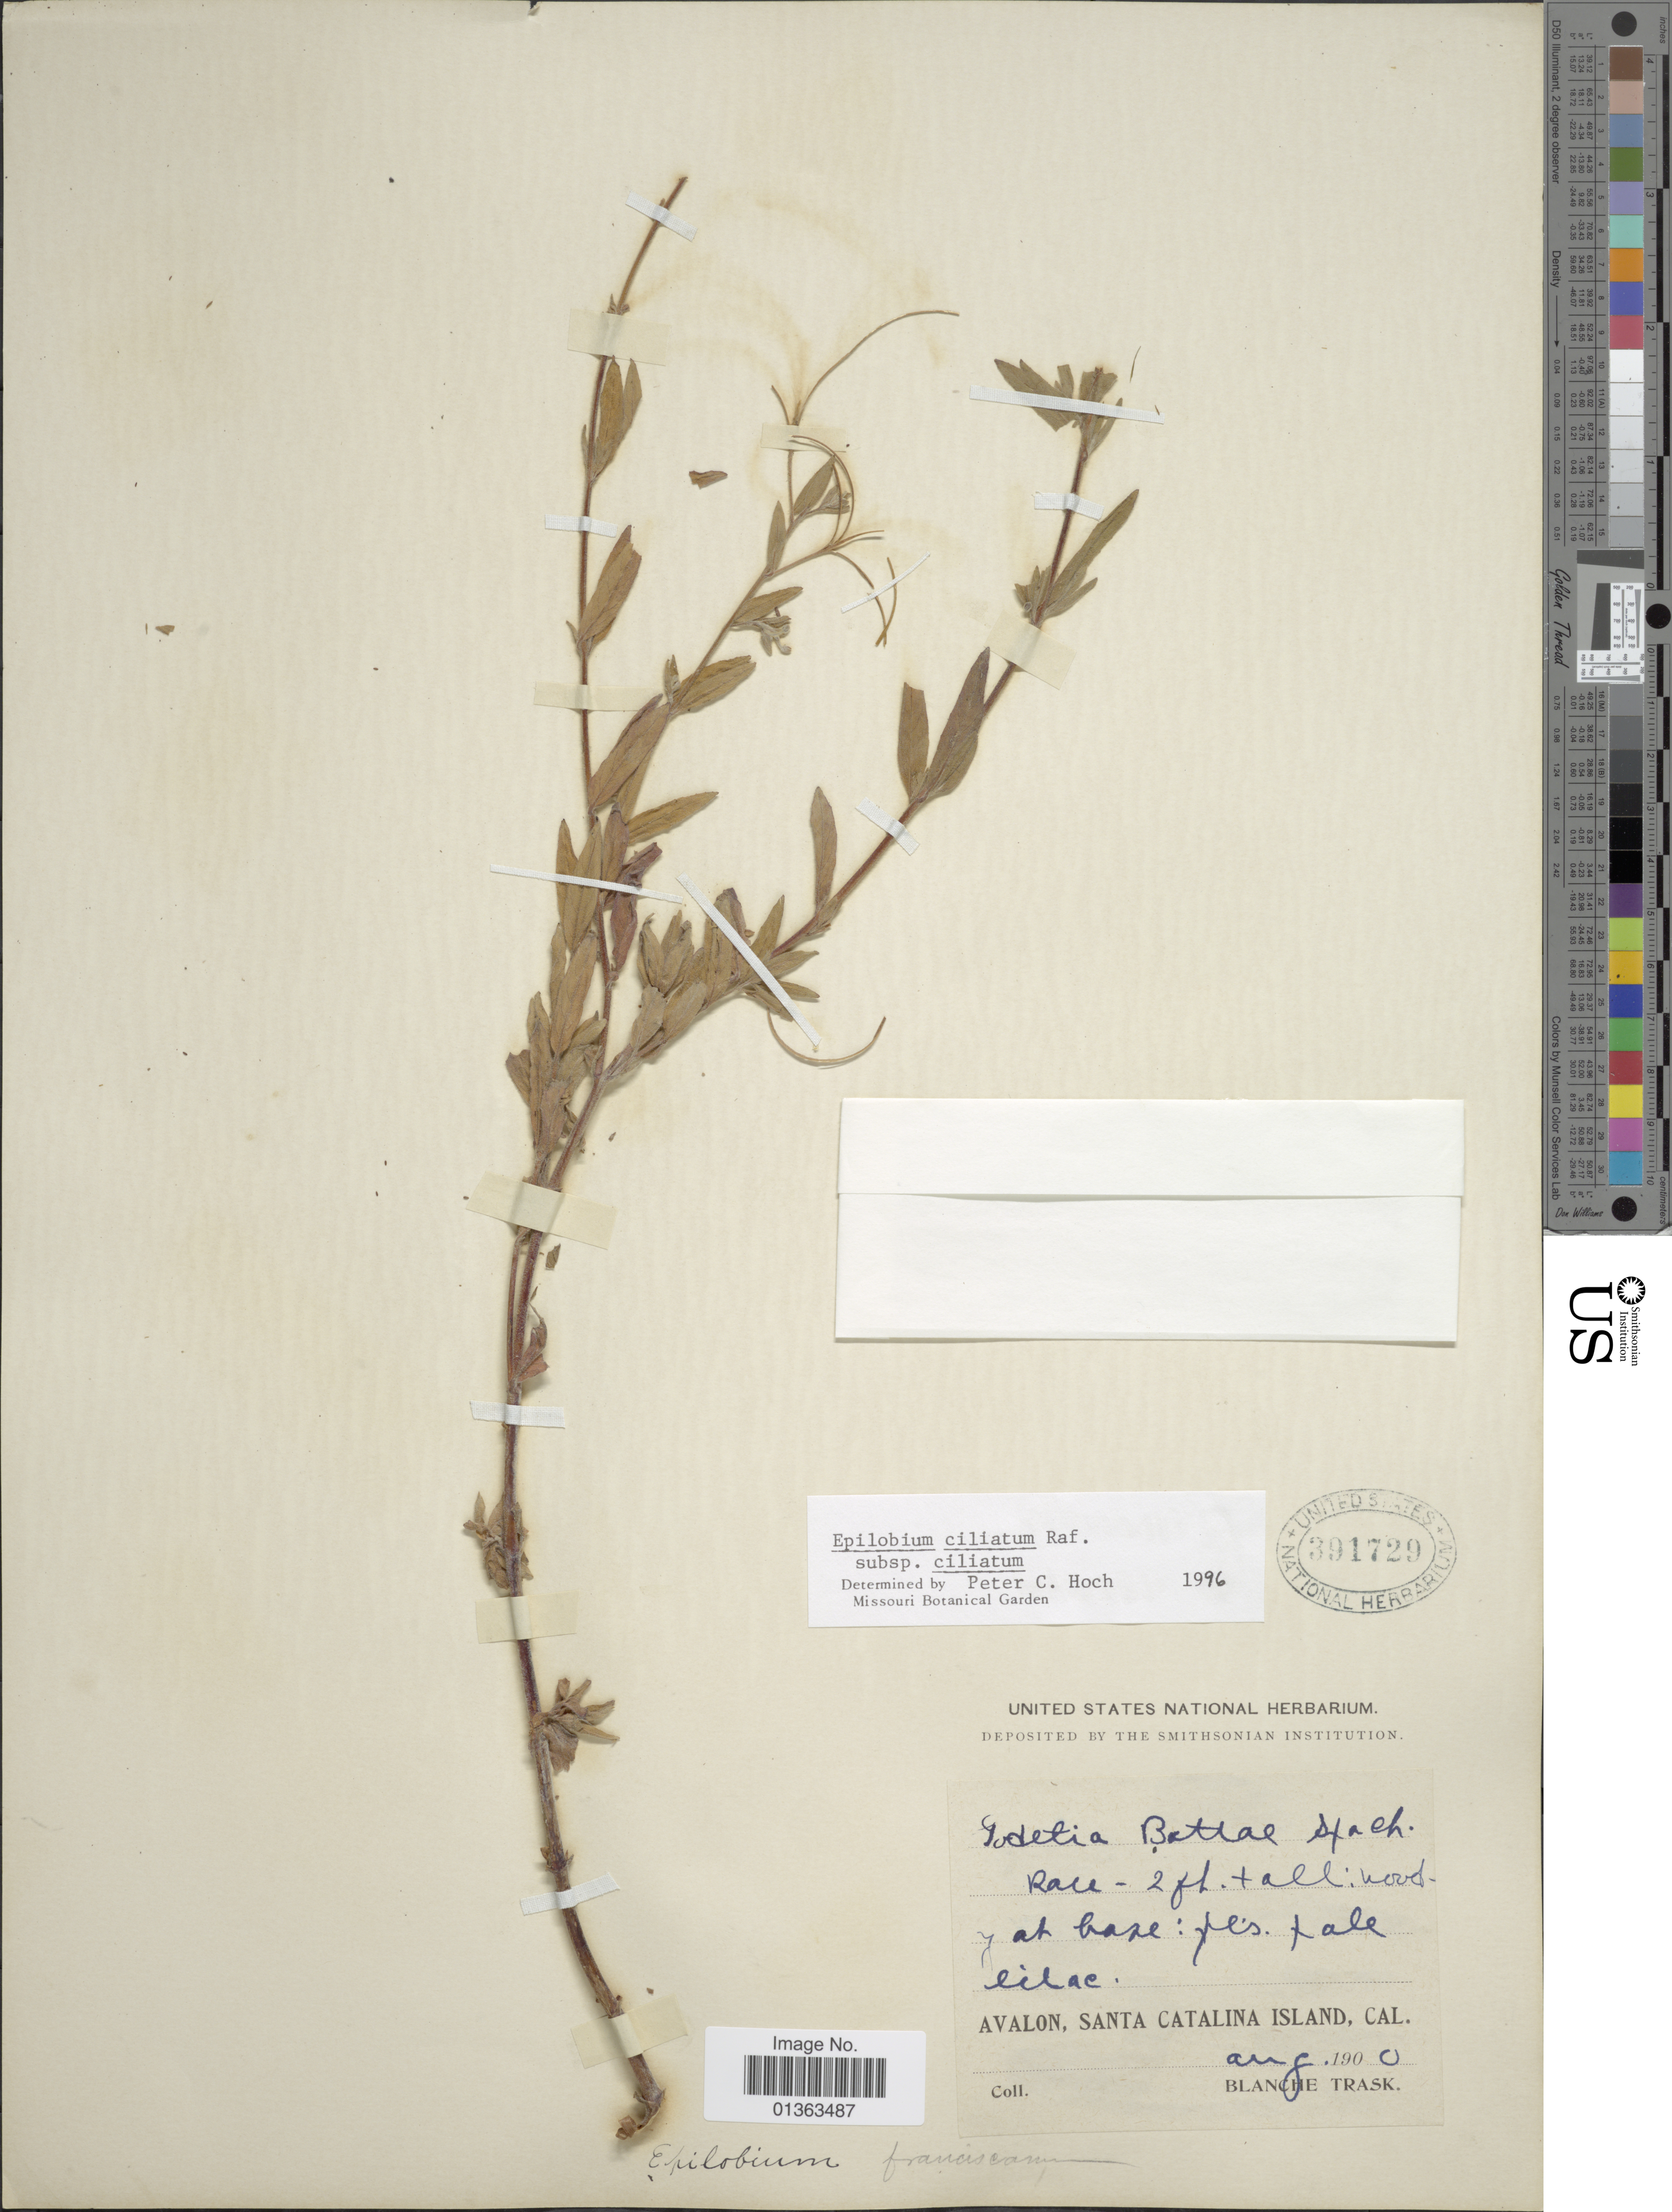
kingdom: Plantae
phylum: Tracheophyta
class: Magnoliopsida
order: Myrtales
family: Onagraceae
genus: Epilobium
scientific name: Epilobium ciliatum subsp. ciliatum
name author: Raf.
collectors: B. Trask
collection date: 1900-08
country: United States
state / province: California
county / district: Los Angeles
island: Santa Catalina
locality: Avalon, Santa Catalina Island.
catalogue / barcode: US 391729